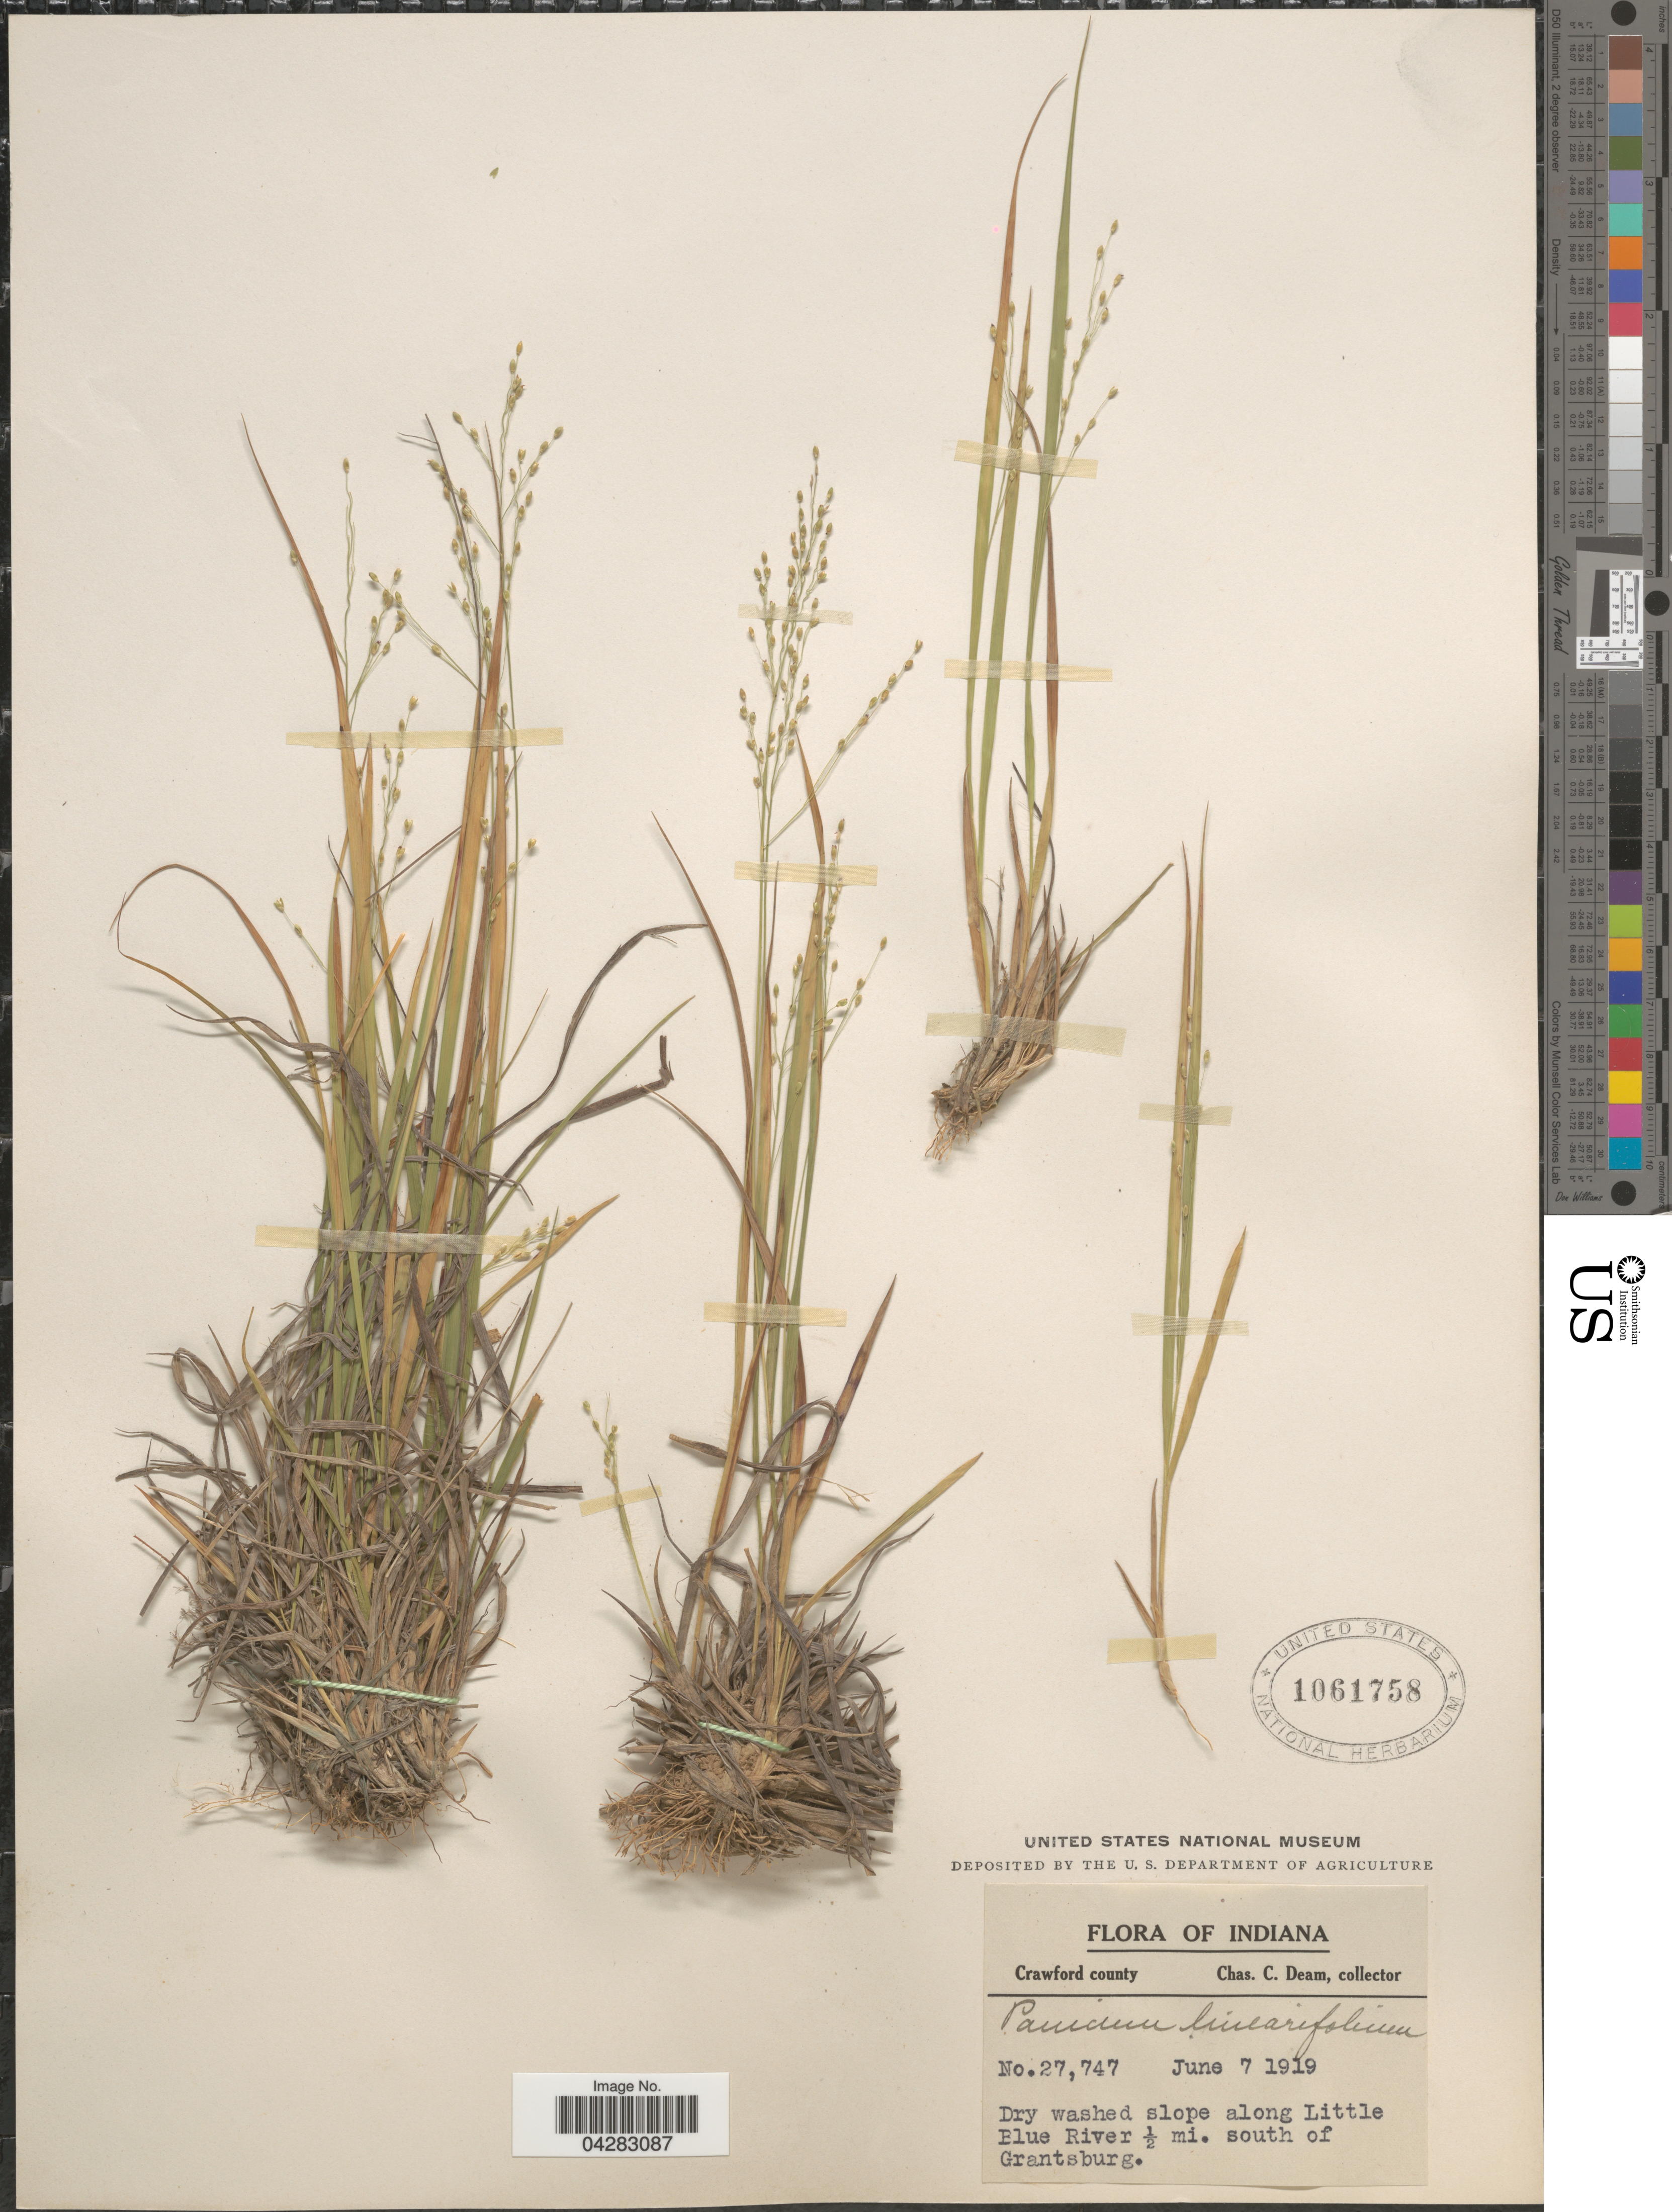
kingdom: Plantae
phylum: Tracheophyta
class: Liliopsida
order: Poales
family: Poaceae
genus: Dichanthelium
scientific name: Dichanthelium linearifolium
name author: (Scribn.) Gould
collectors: C. C. Deam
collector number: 27747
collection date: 1919-06-07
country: United States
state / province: Indiana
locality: Crawford county. Dry washed slope along Little Blue River ½ mi. south of Grantsburg.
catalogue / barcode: US 1061758